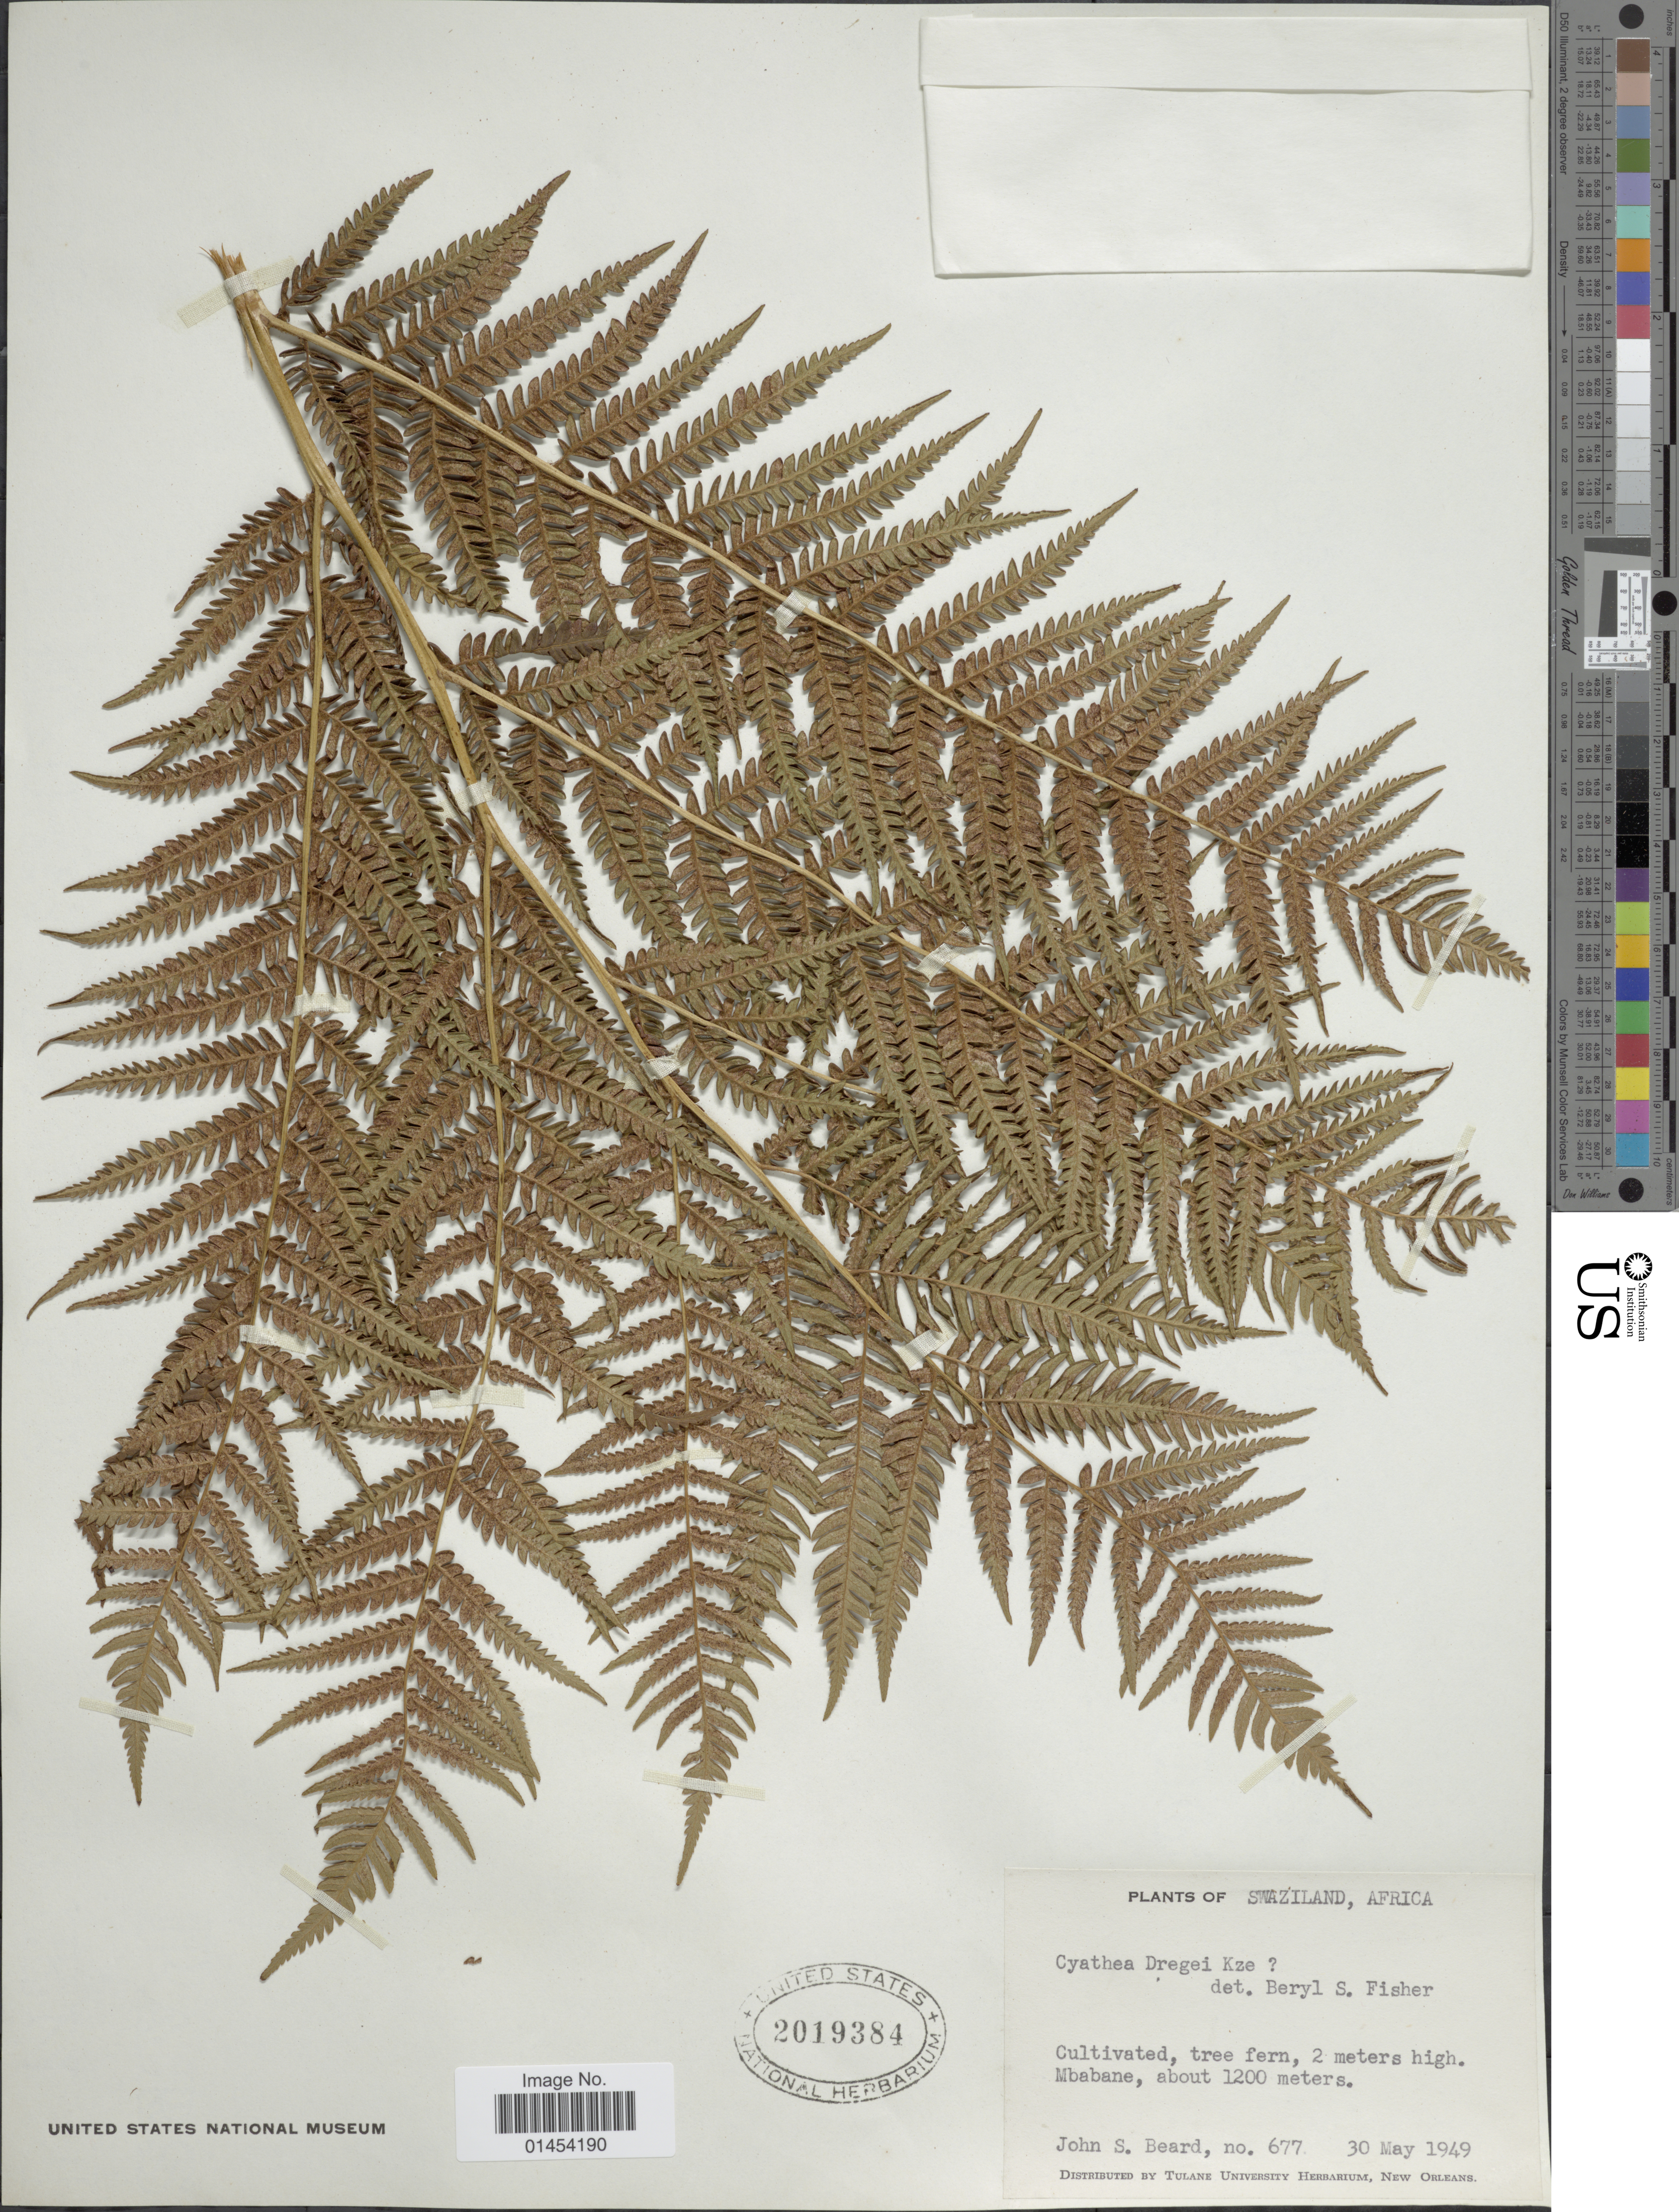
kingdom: Plantae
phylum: Tracheophyta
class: Polypodiopsida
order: Cyatheales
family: Cyatheaceae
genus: Cyathea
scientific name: Cyathea dregei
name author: Kunze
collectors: J. Beard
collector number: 677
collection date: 1949-05-30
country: Eswatini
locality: Africa. Mbabane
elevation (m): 1200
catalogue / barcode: US 2019384